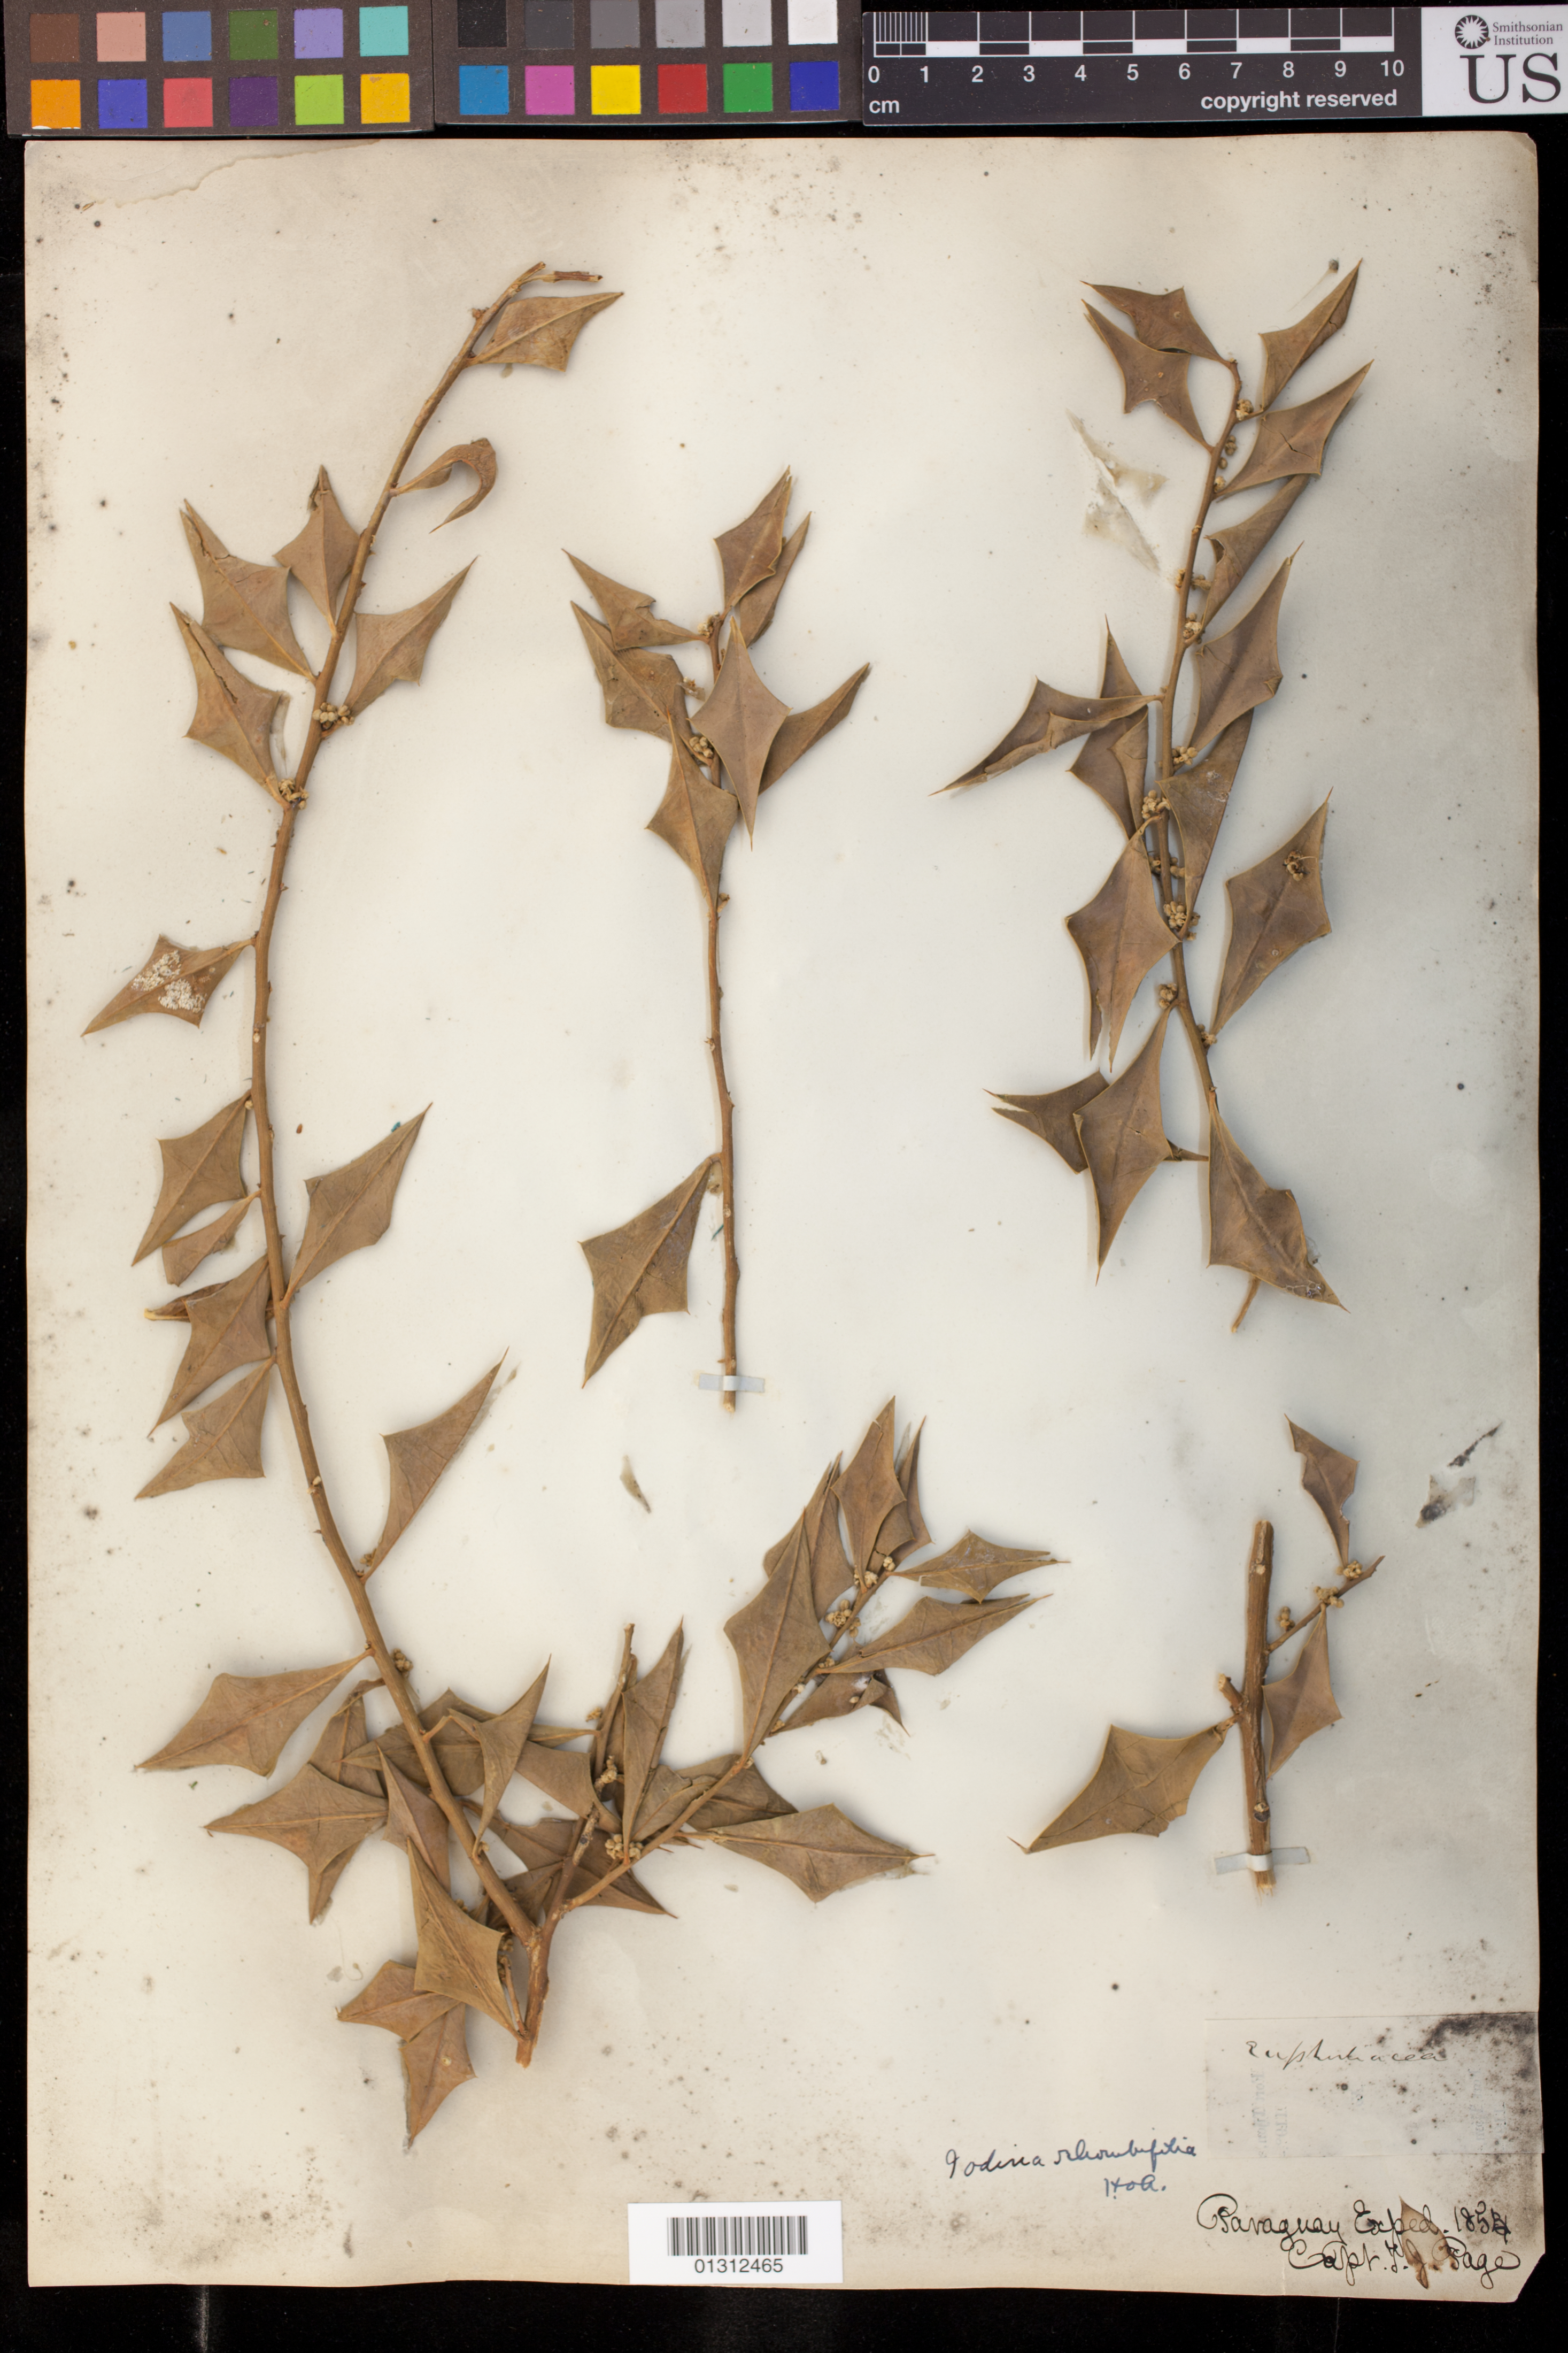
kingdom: Plantae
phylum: Tracheophyta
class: Magnoliopsida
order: Santalales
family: Cervantesiaceae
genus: Jodina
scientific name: Jodina rhombifolia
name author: (Hook. & Arn.) Reissek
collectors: T. J. Page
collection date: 1854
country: Paraguay